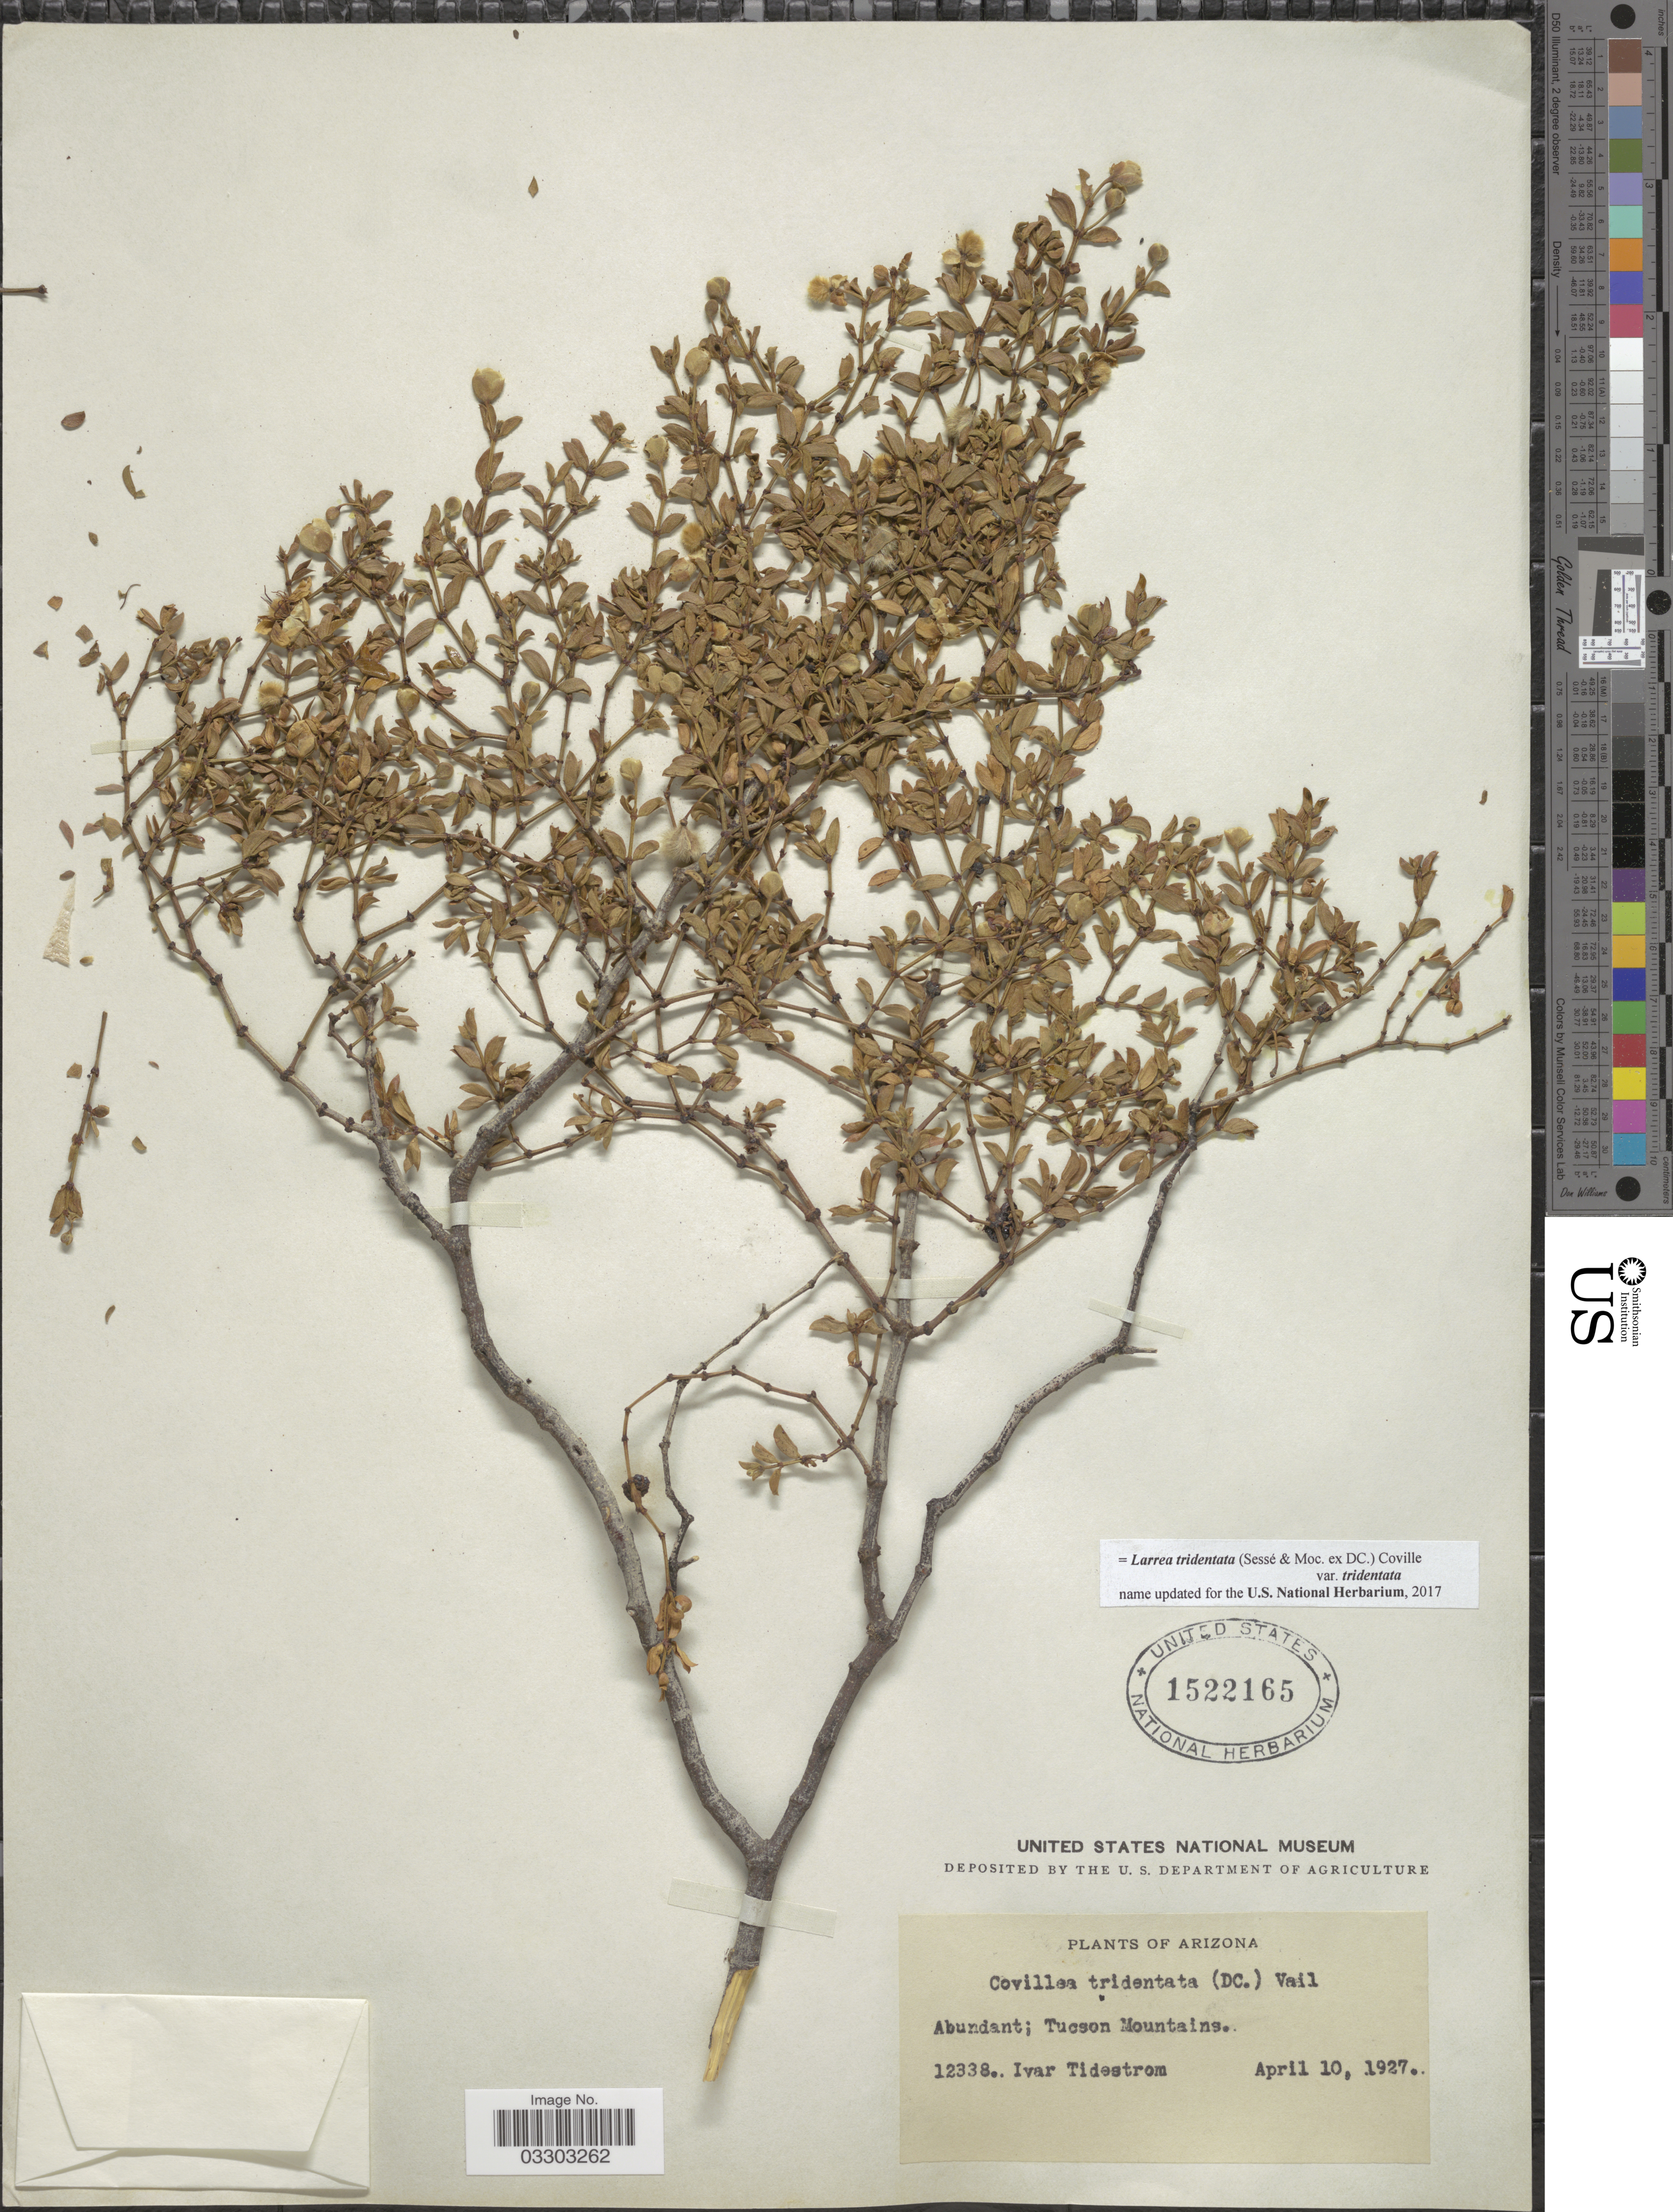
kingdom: Plantae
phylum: Tracheophyta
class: Magnoliopsida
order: Zygophyllales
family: Zygophyllaceae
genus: Larrea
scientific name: Larrea tridentata var. tridentata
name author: (Sessé & Moc. ex DC.) Coville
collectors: I. F. Tidestrom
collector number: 12338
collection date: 1927-04-10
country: United States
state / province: Arizona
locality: Abundant; Tucson Mountains.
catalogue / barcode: US 1522165